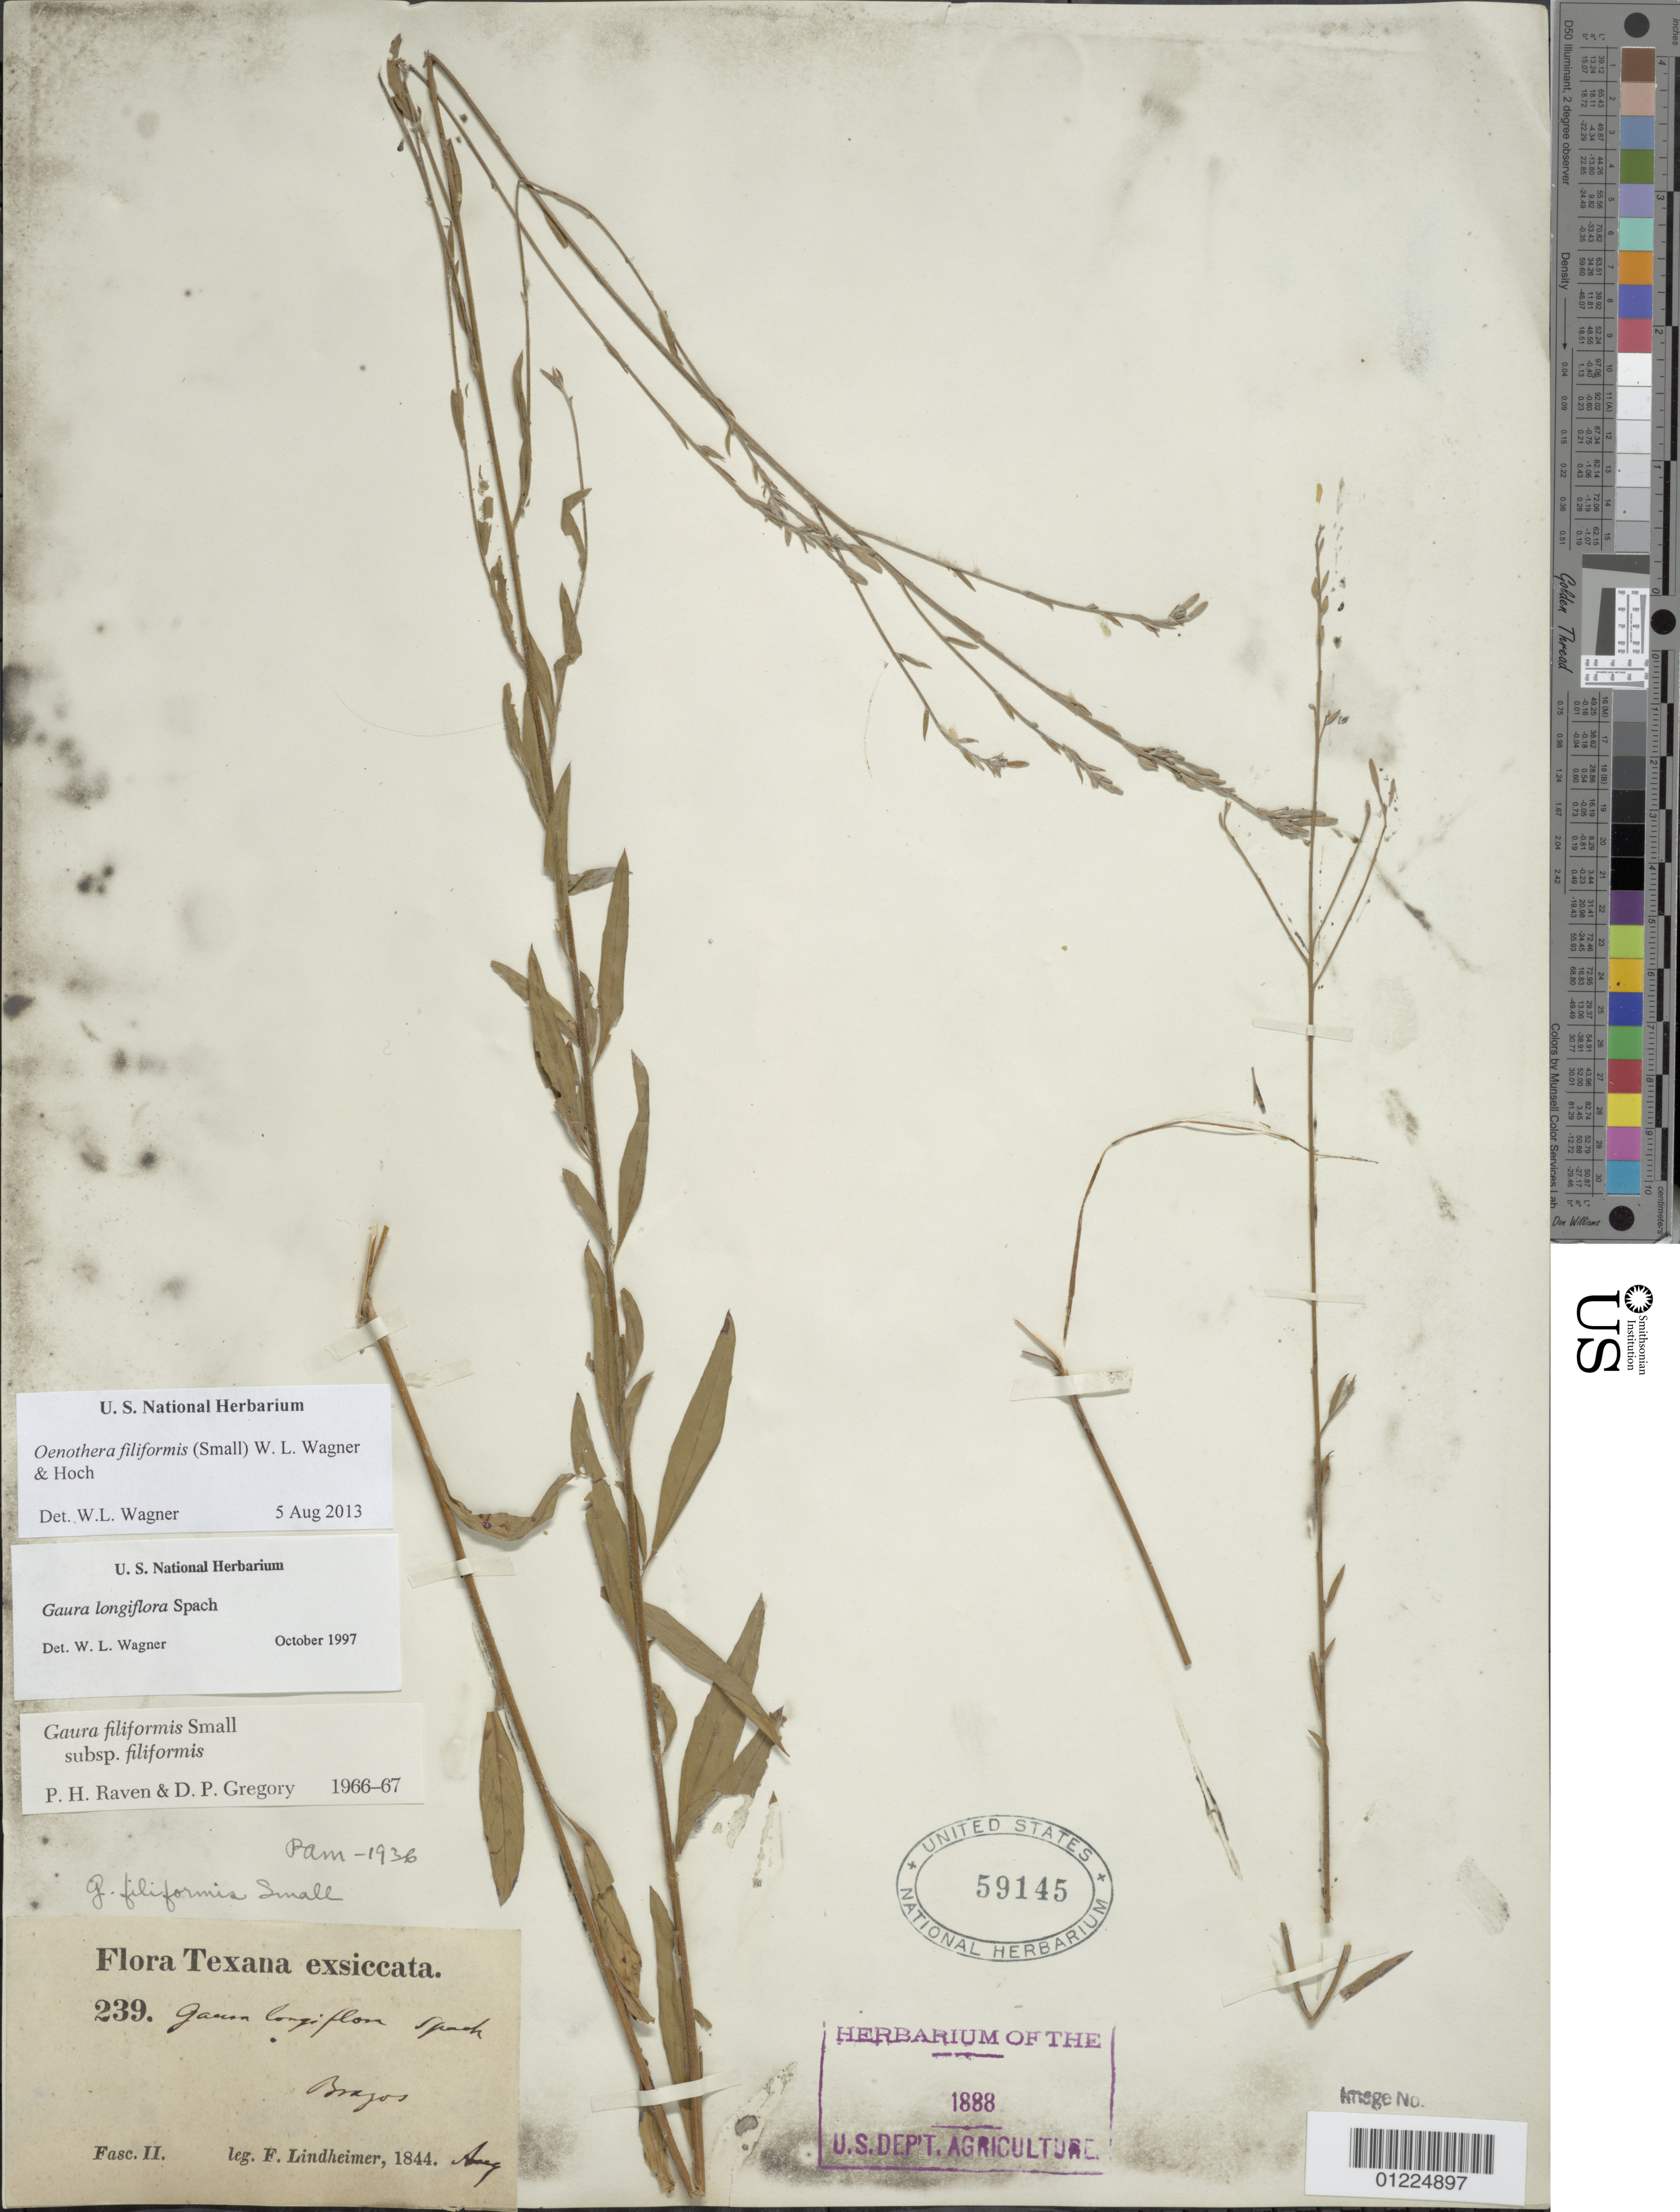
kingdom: Plantae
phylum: Tracheophyta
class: Magnoliopsida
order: Myrtales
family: Onagraceae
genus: Oenothera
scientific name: Oenothera filiformis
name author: (Small) W.L. Wagner & Hoch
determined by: Wagner, W. L., (BOT), Smithsonian Institution - National Museum of Natural History (UNITED STATES)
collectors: F. Lindheimer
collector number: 239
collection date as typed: Aug 1844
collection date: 1844-08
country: United States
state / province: Texas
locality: Brazos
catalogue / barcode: US 59145